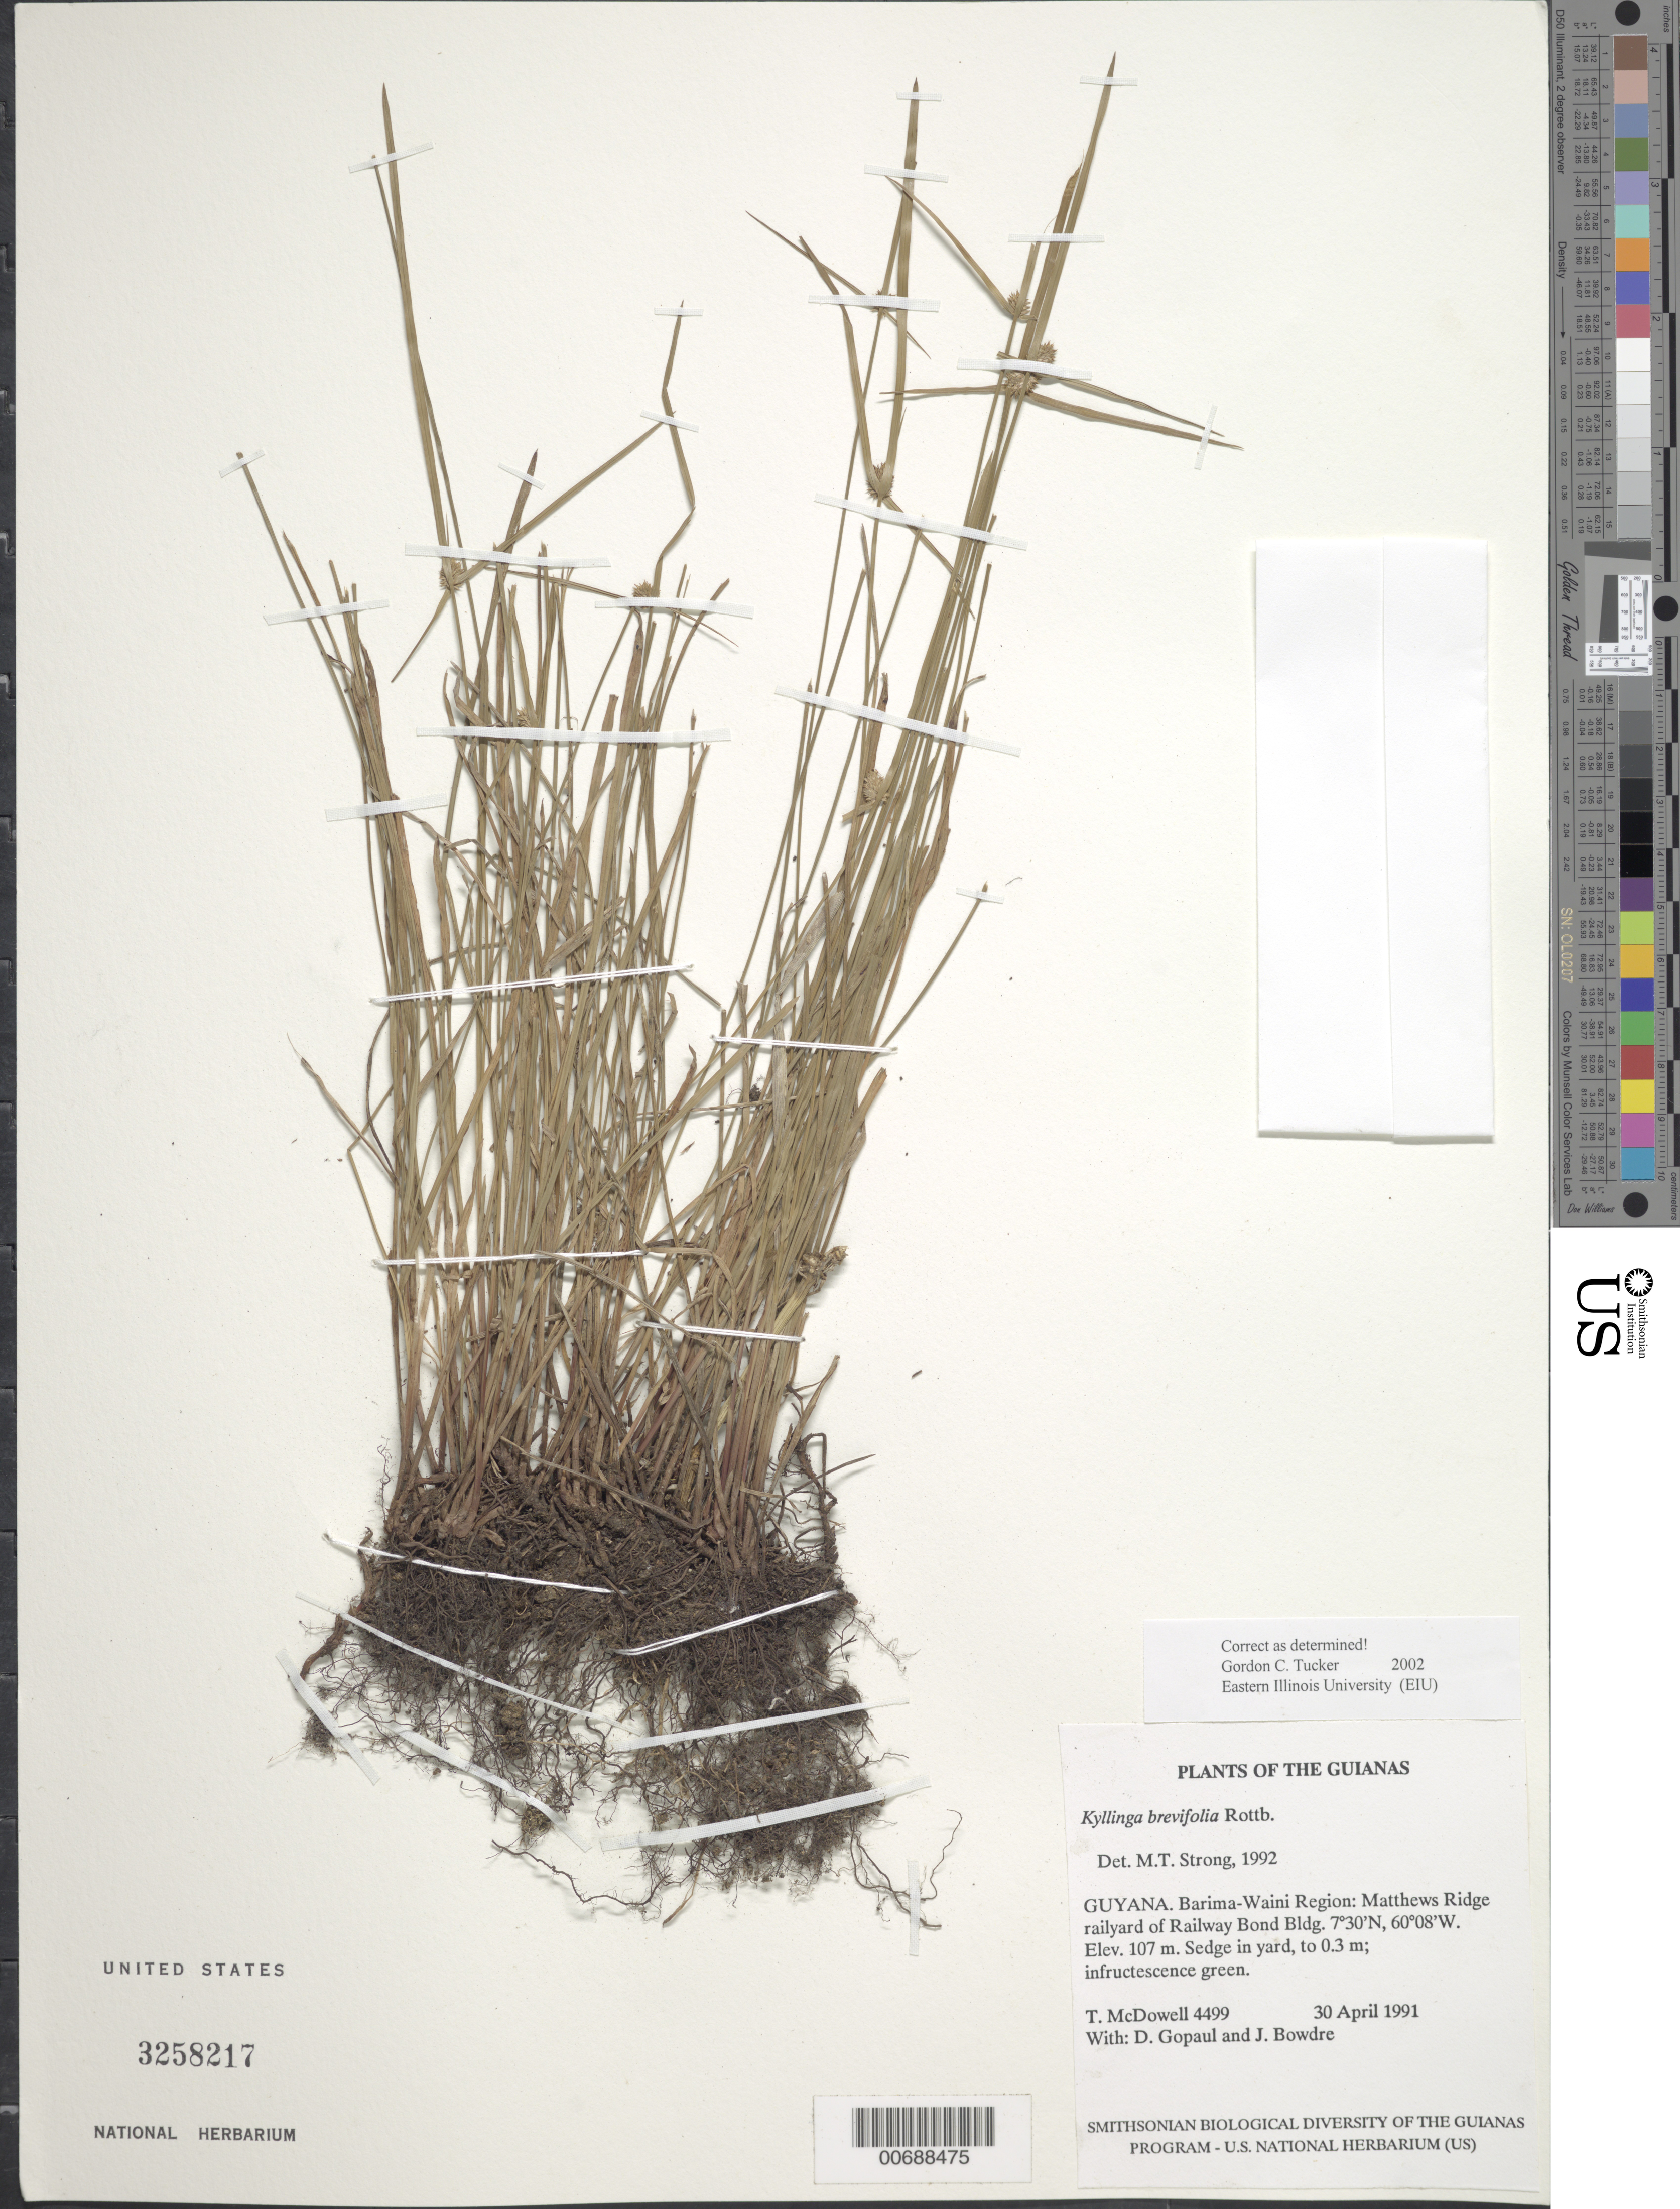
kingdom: Plantae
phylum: Tracheophyta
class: Liliopsida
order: Poales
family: Cyperaceae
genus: Cyperus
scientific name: Cyperus brevifolius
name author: (Rottb.) Hassk.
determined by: Strong, M. T., (US), Smithsonian Institution - National Museum of Natural History (UNITED STATES)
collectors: T. McDowell, D. Gopaul & J. Bowdre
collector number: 4499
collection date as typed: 30 April 1991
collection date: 1991-04-30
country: Guyana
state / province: Barima-Waini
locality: Matthews Ridge railyard of Railway Bond Bldg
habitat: Clearing grazed by goats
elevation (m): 107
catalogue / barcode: US 3258217